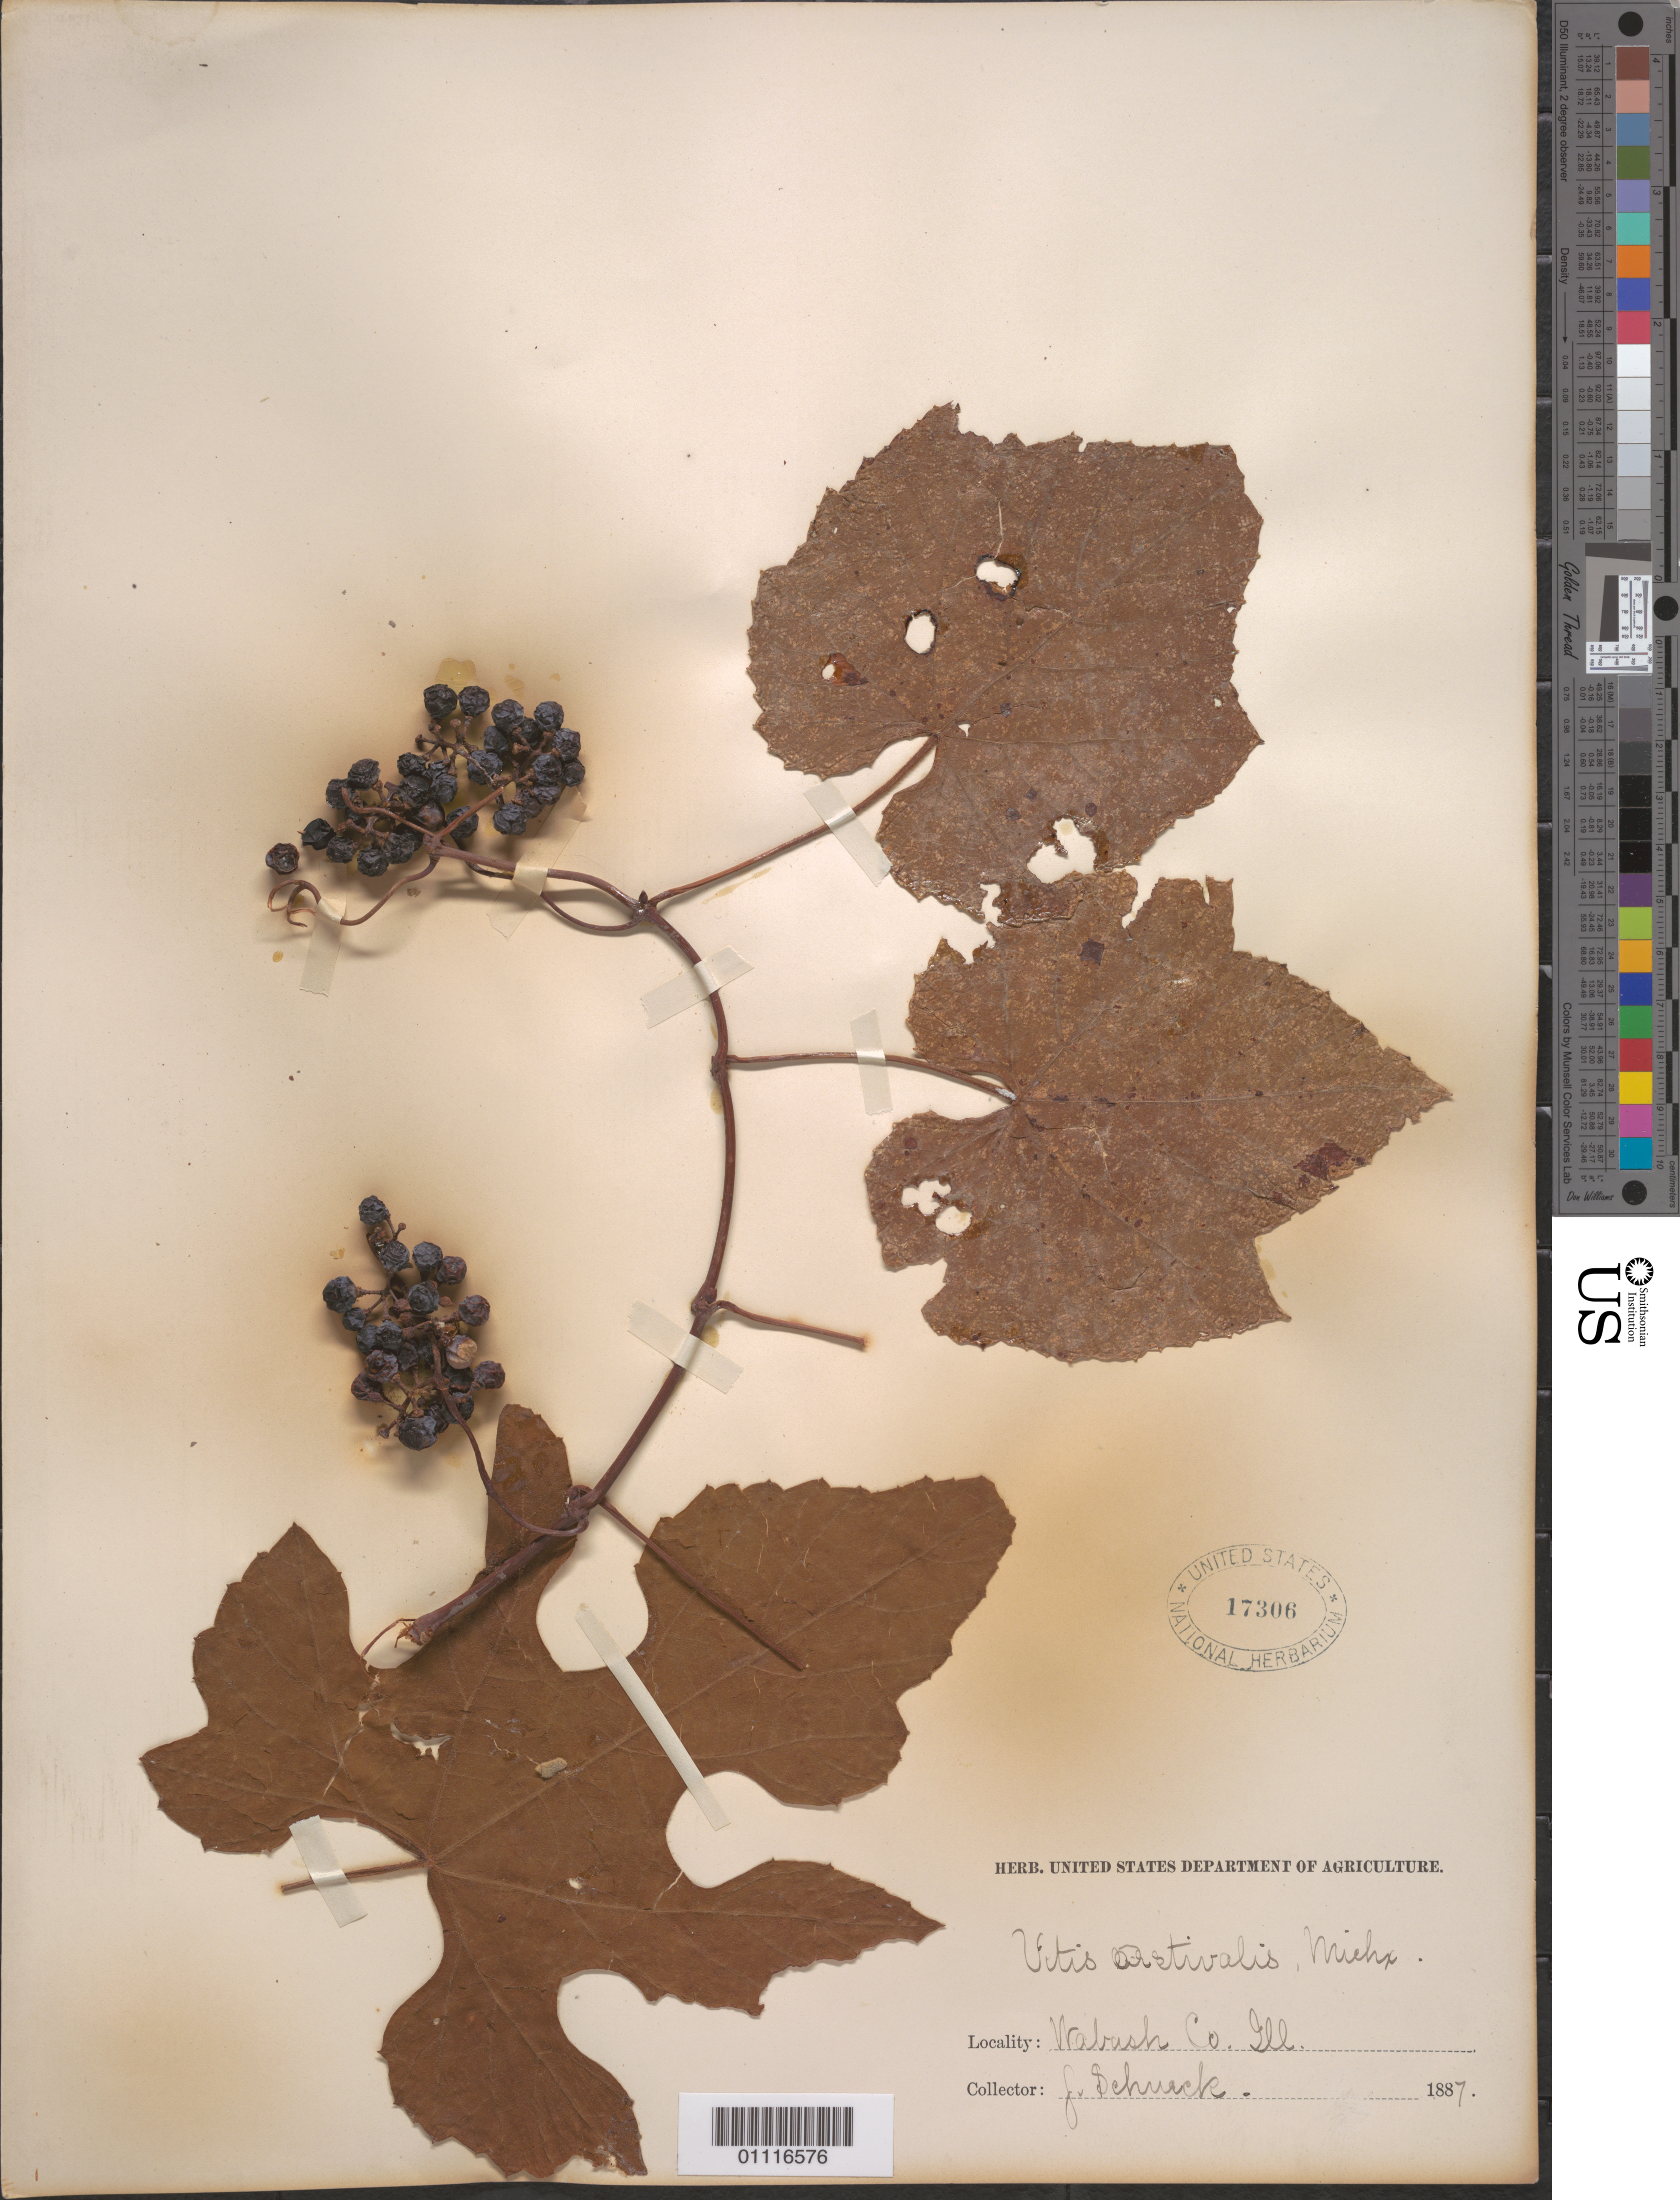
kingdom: Plantae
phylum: Tracheophyta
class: Magnoliopsida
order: Vitales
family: Vitaceae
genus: Vitis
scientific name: Vitis aestivalis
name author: Michx.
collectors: J. Schneck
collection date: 1887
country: United States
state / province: Illinois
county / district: Wabash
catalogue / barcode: US 17306